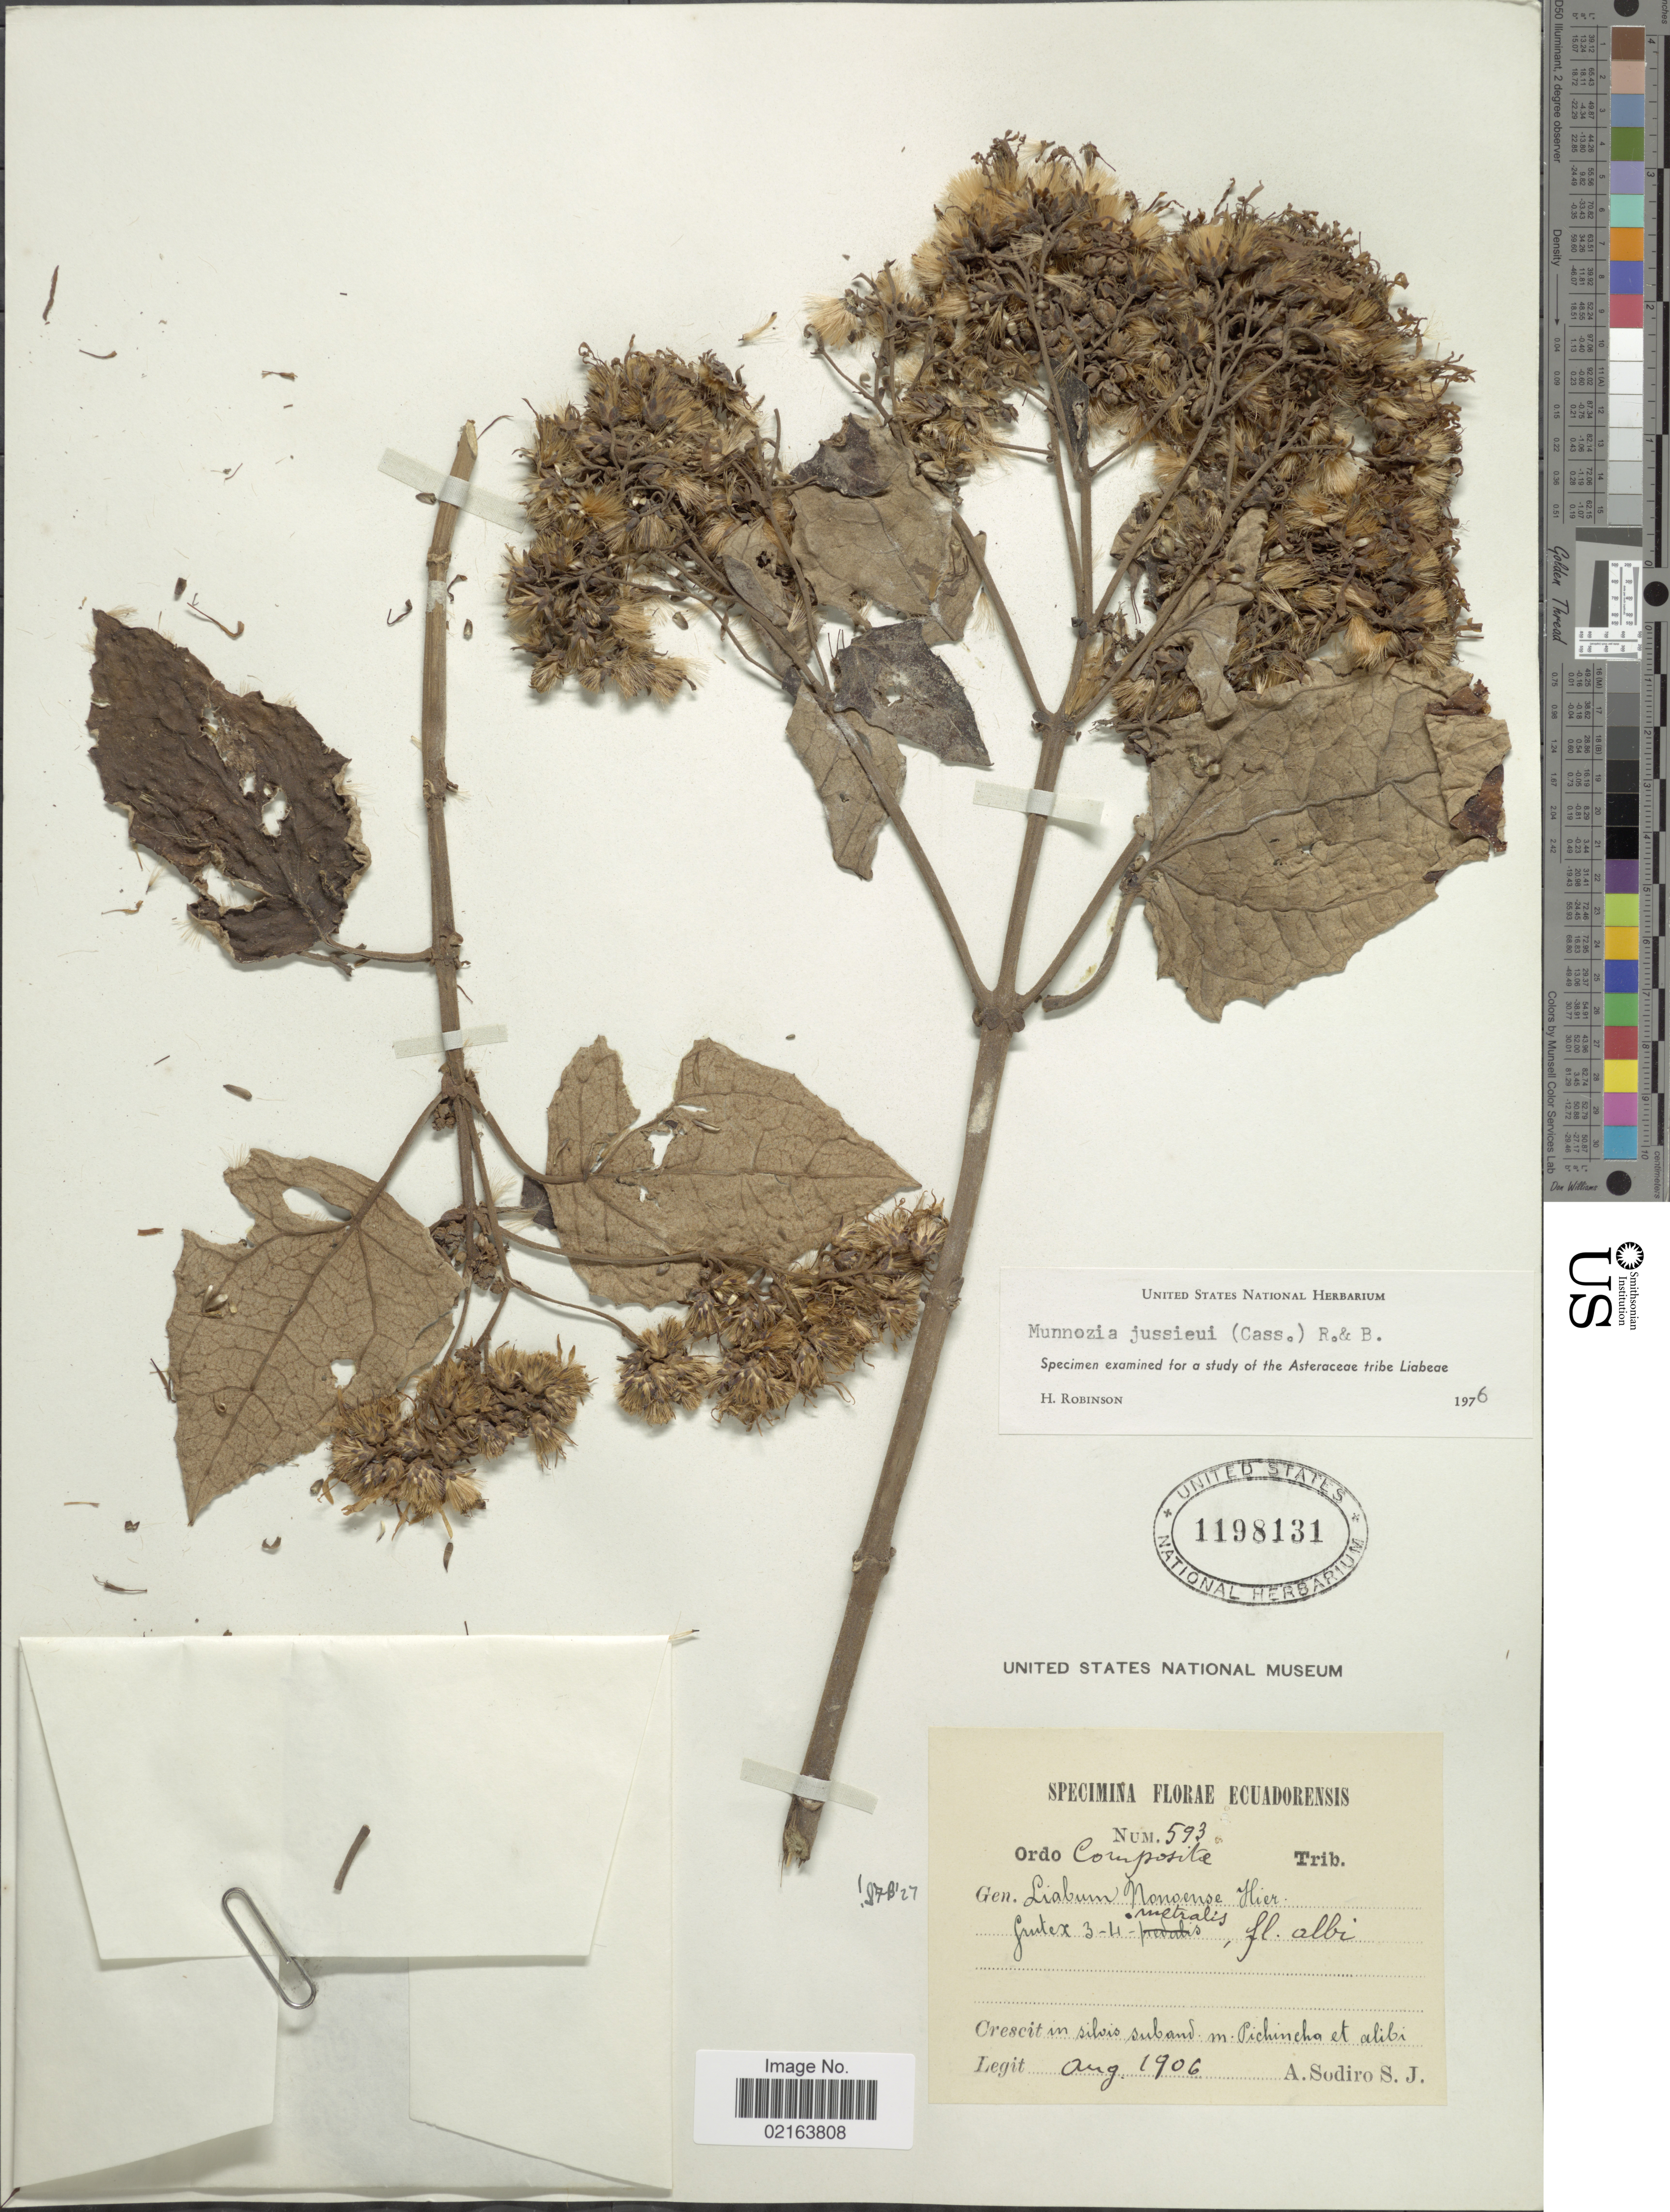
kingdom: Plantae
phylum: Tracheophyta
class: Magnoliopsida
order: Asterales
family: Asteraceae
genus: Munnozia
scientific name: Munnozia jussieui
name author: (Cass.) H. Rob. & Brettell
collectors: A. Sodiro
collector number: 593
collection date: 1906-08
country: Ecuador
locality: Silvis suband. m. Pichincha et alibi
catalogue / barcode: US 119831